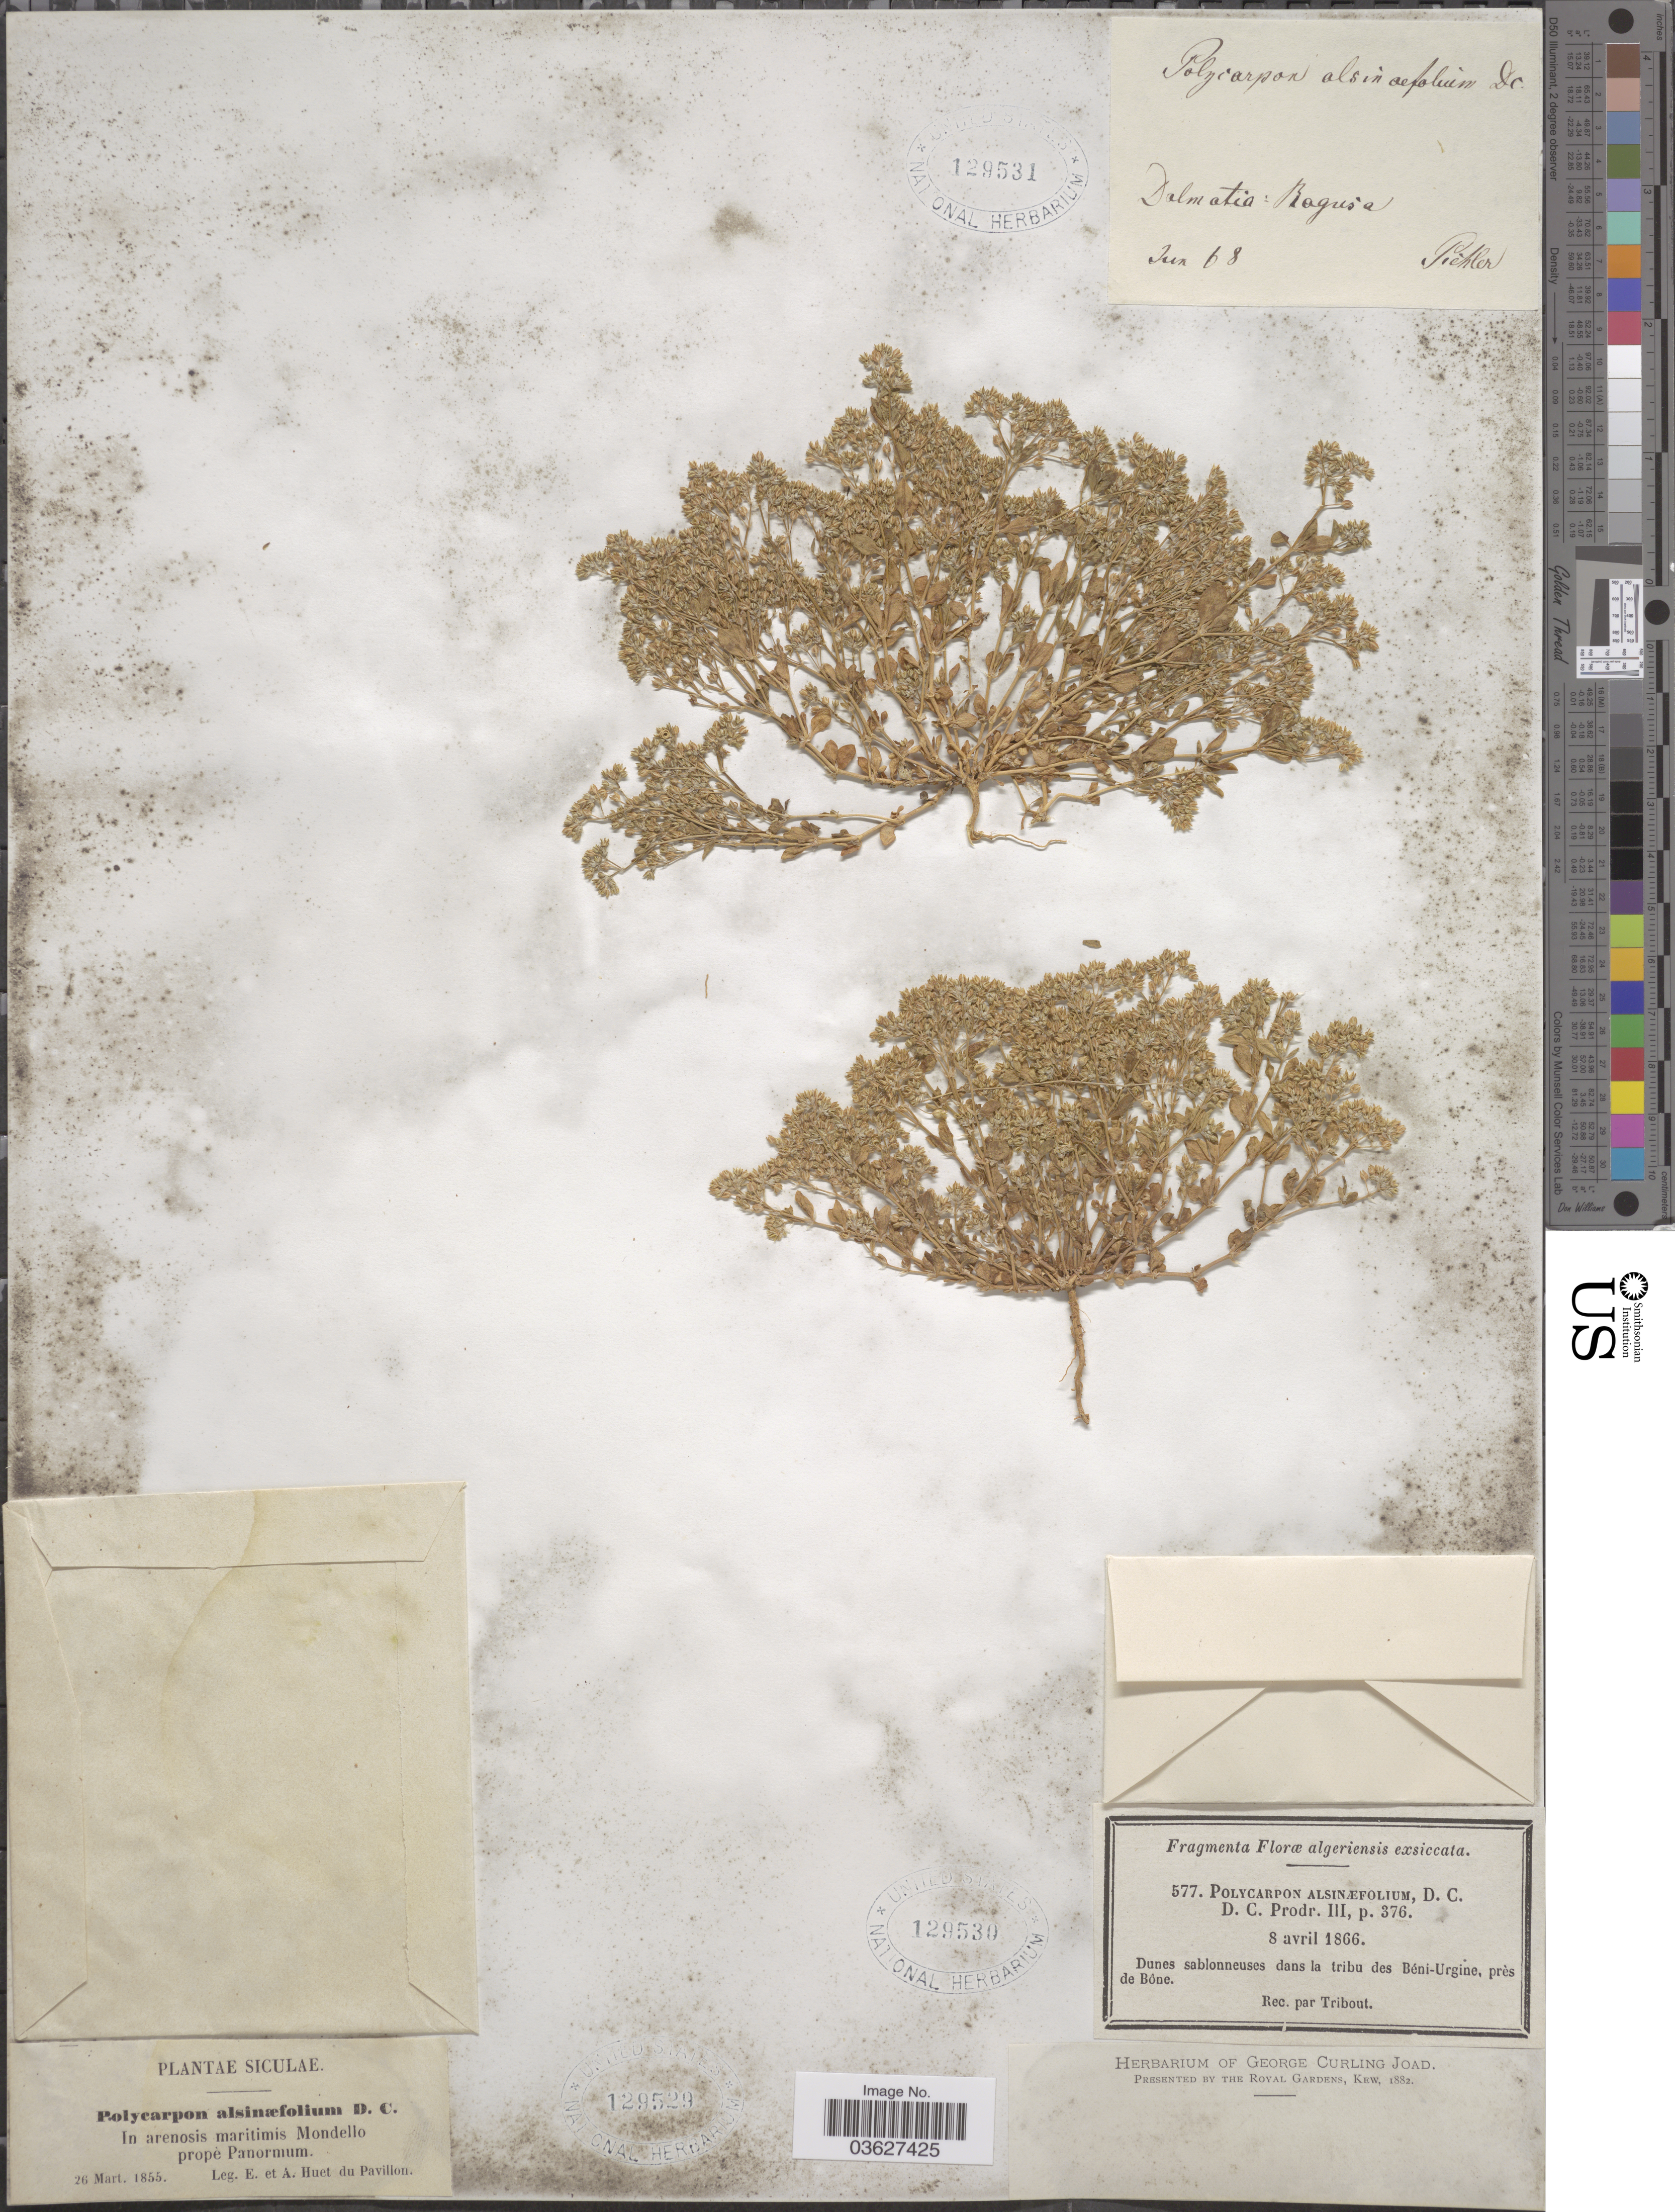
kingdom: Plantae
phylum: Tracheophyta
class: Magnoliopsida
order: Caryophyllales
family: Caryophyllaceae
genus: Polycarpon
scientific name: Polycarpon alsinifolium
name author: (Biv.) DC.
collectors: Pichler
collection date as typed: Transcribed d/m/y: /6/68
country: Croatia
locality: Dalmatia-Ragusa.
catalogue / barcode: US 129531-2